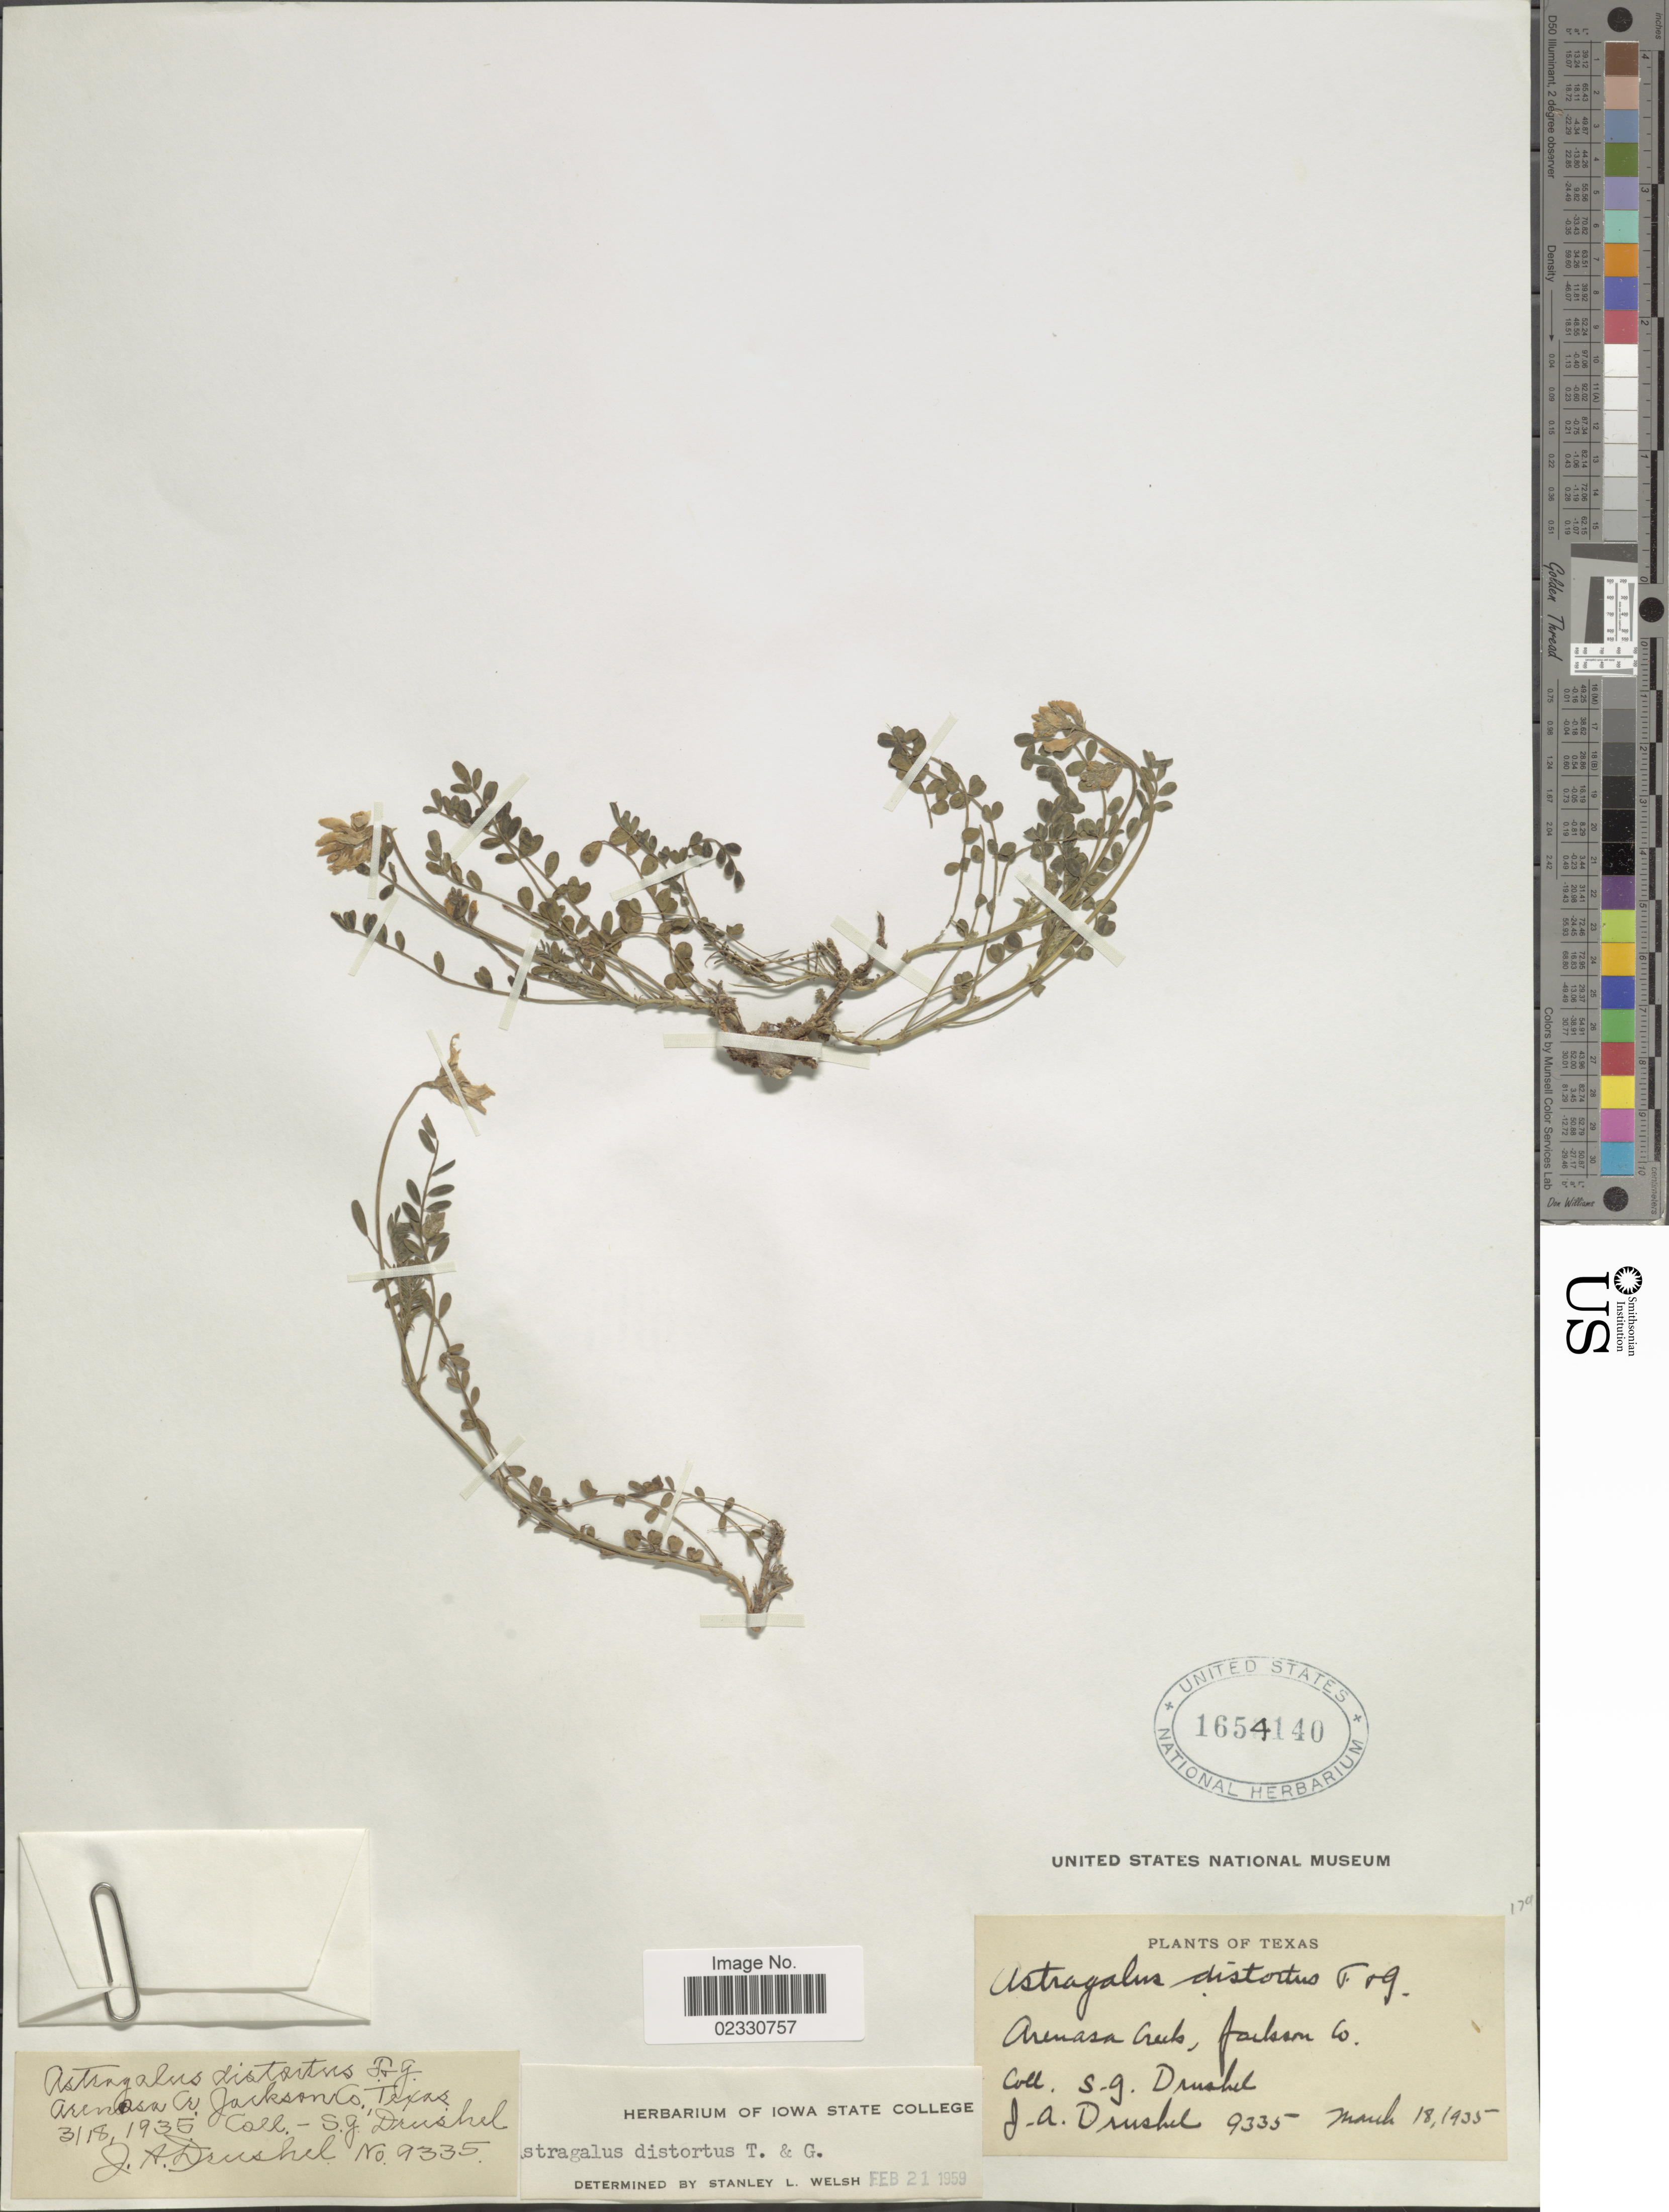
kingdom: Plantae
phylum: Tracheophyta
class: Magnoliopsida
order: Fabales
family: Fabaceae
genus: Astragalus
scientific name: Astragalus distortus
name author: Torr. & A. Gray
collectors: S. Drushel & J. A. Drushel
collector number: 9335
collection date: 1935-03-18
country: United States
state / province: Texas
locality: Arenasa Creek, Jackson Co.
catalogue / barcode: US 1654140